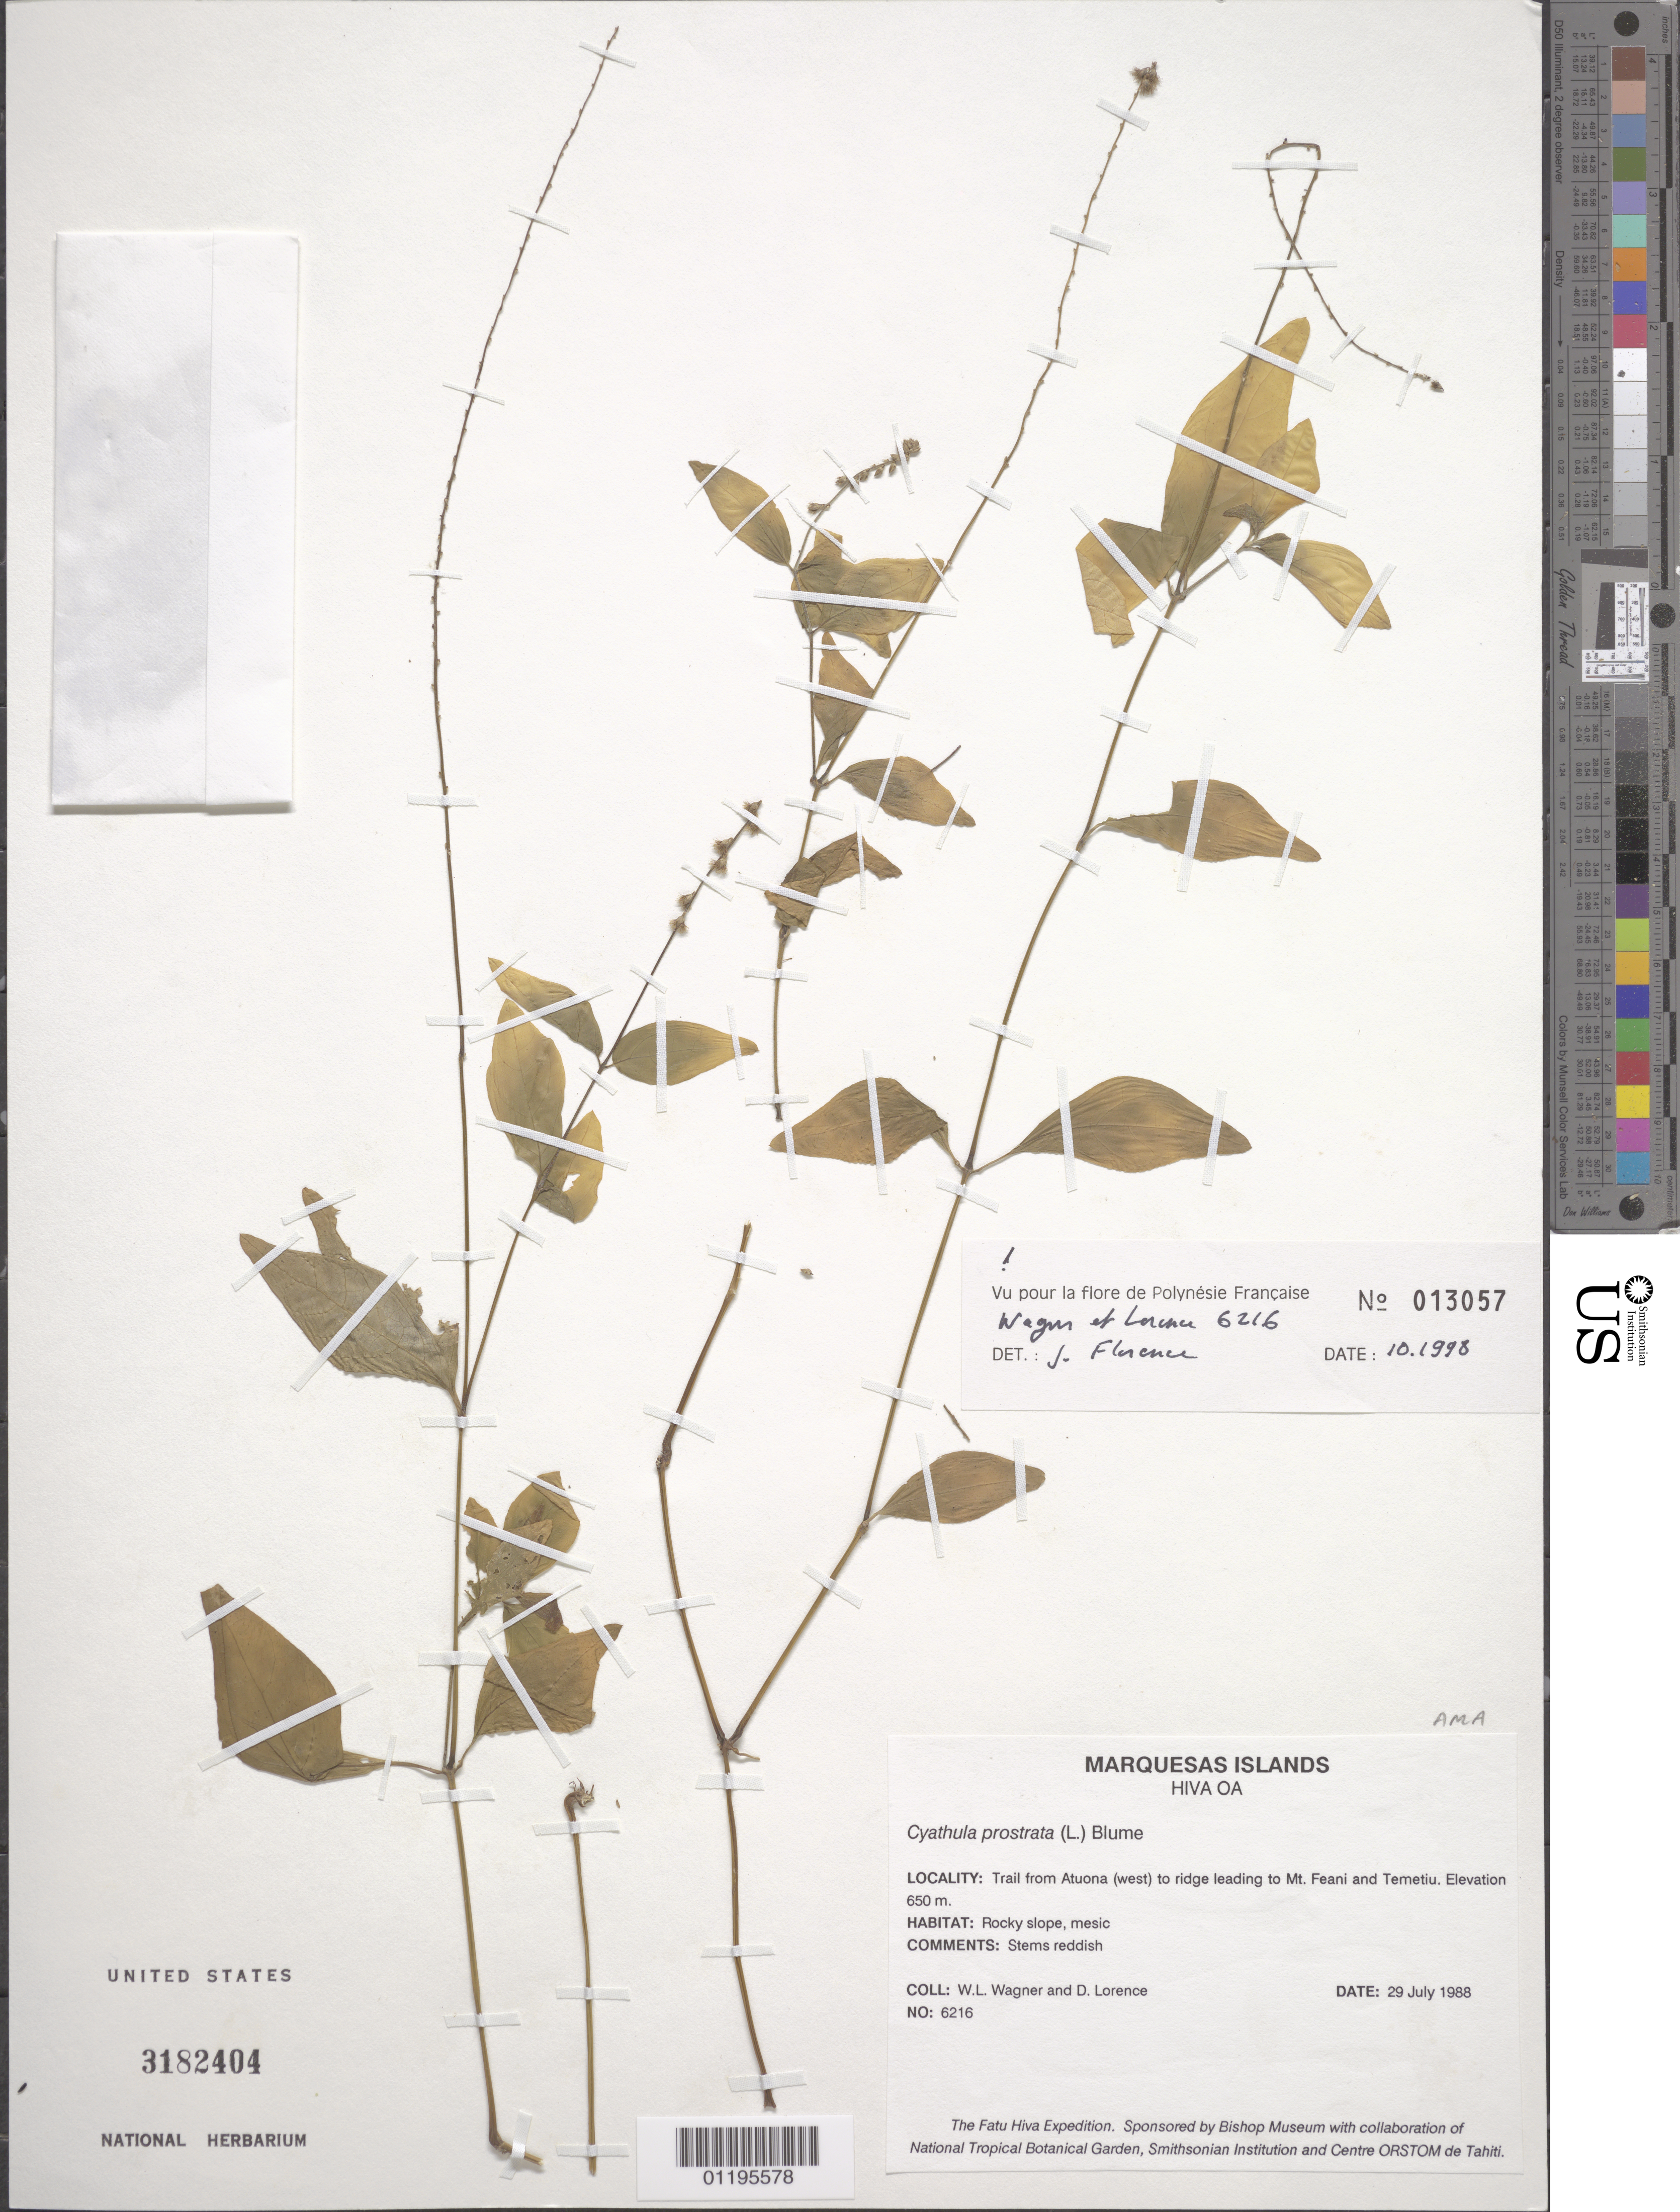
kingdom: Plantae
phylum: Tracheophyta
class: Magnoliopsida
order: Caryophyllales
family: Amaranthaceae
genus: Cyathula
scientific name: Cyathula prostrata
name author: (L.) Blume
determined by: Florence, J.; Wagner, W. L.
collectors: W. L. Wagner & D. Lorence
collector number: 6216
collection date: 1988-07-29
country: French Polynesia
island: Hiva Oa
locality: trail from Atuona (W) to ridge leading to Mt. Feani and Temetiu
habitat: Rocky slope, mesic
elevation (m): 650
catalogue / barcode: US 3182404